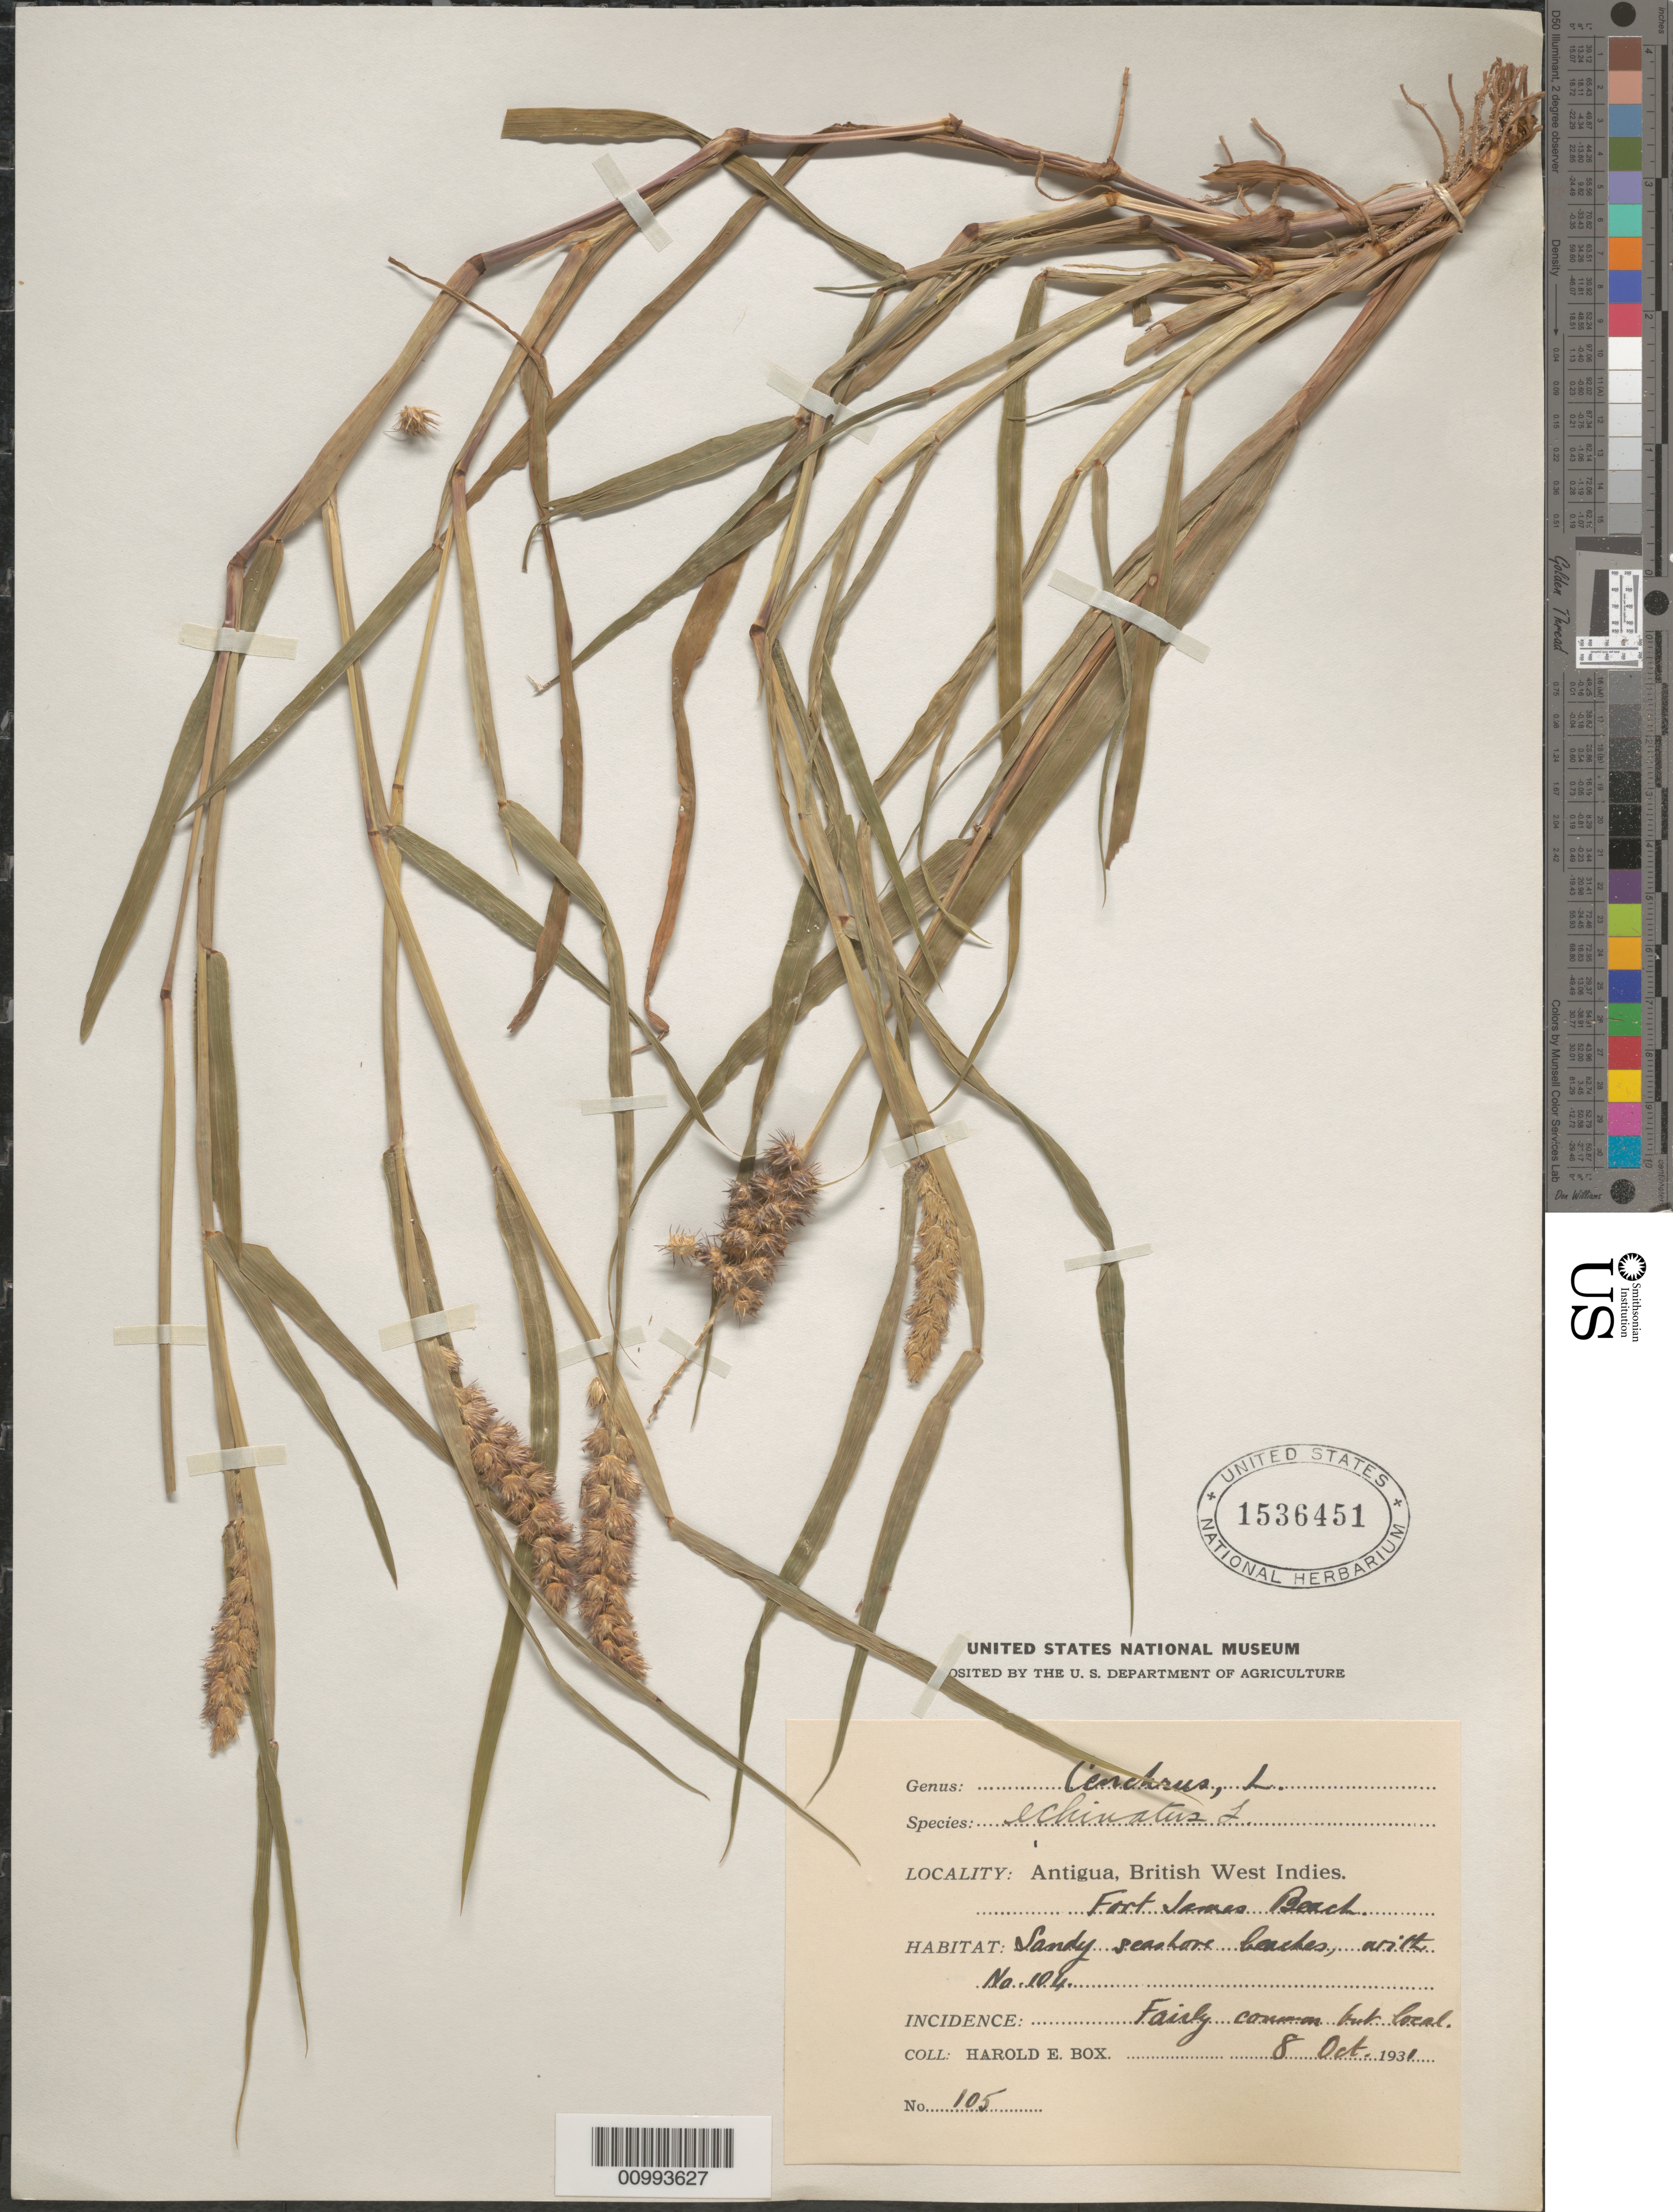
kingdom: Plantae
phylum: Tracheophyta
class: Liliopsida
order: Poales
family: Poaceae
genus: Cenchrus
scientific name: Cenchrus echinatus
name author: L.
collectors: H. E. Box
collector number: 105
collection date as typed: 08 Oct 1931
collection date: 1931-10-08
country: Antigua and Barbuda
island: Antigua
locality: Fort James Beach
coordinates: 0 N, 0 E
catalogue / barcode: US 1536451